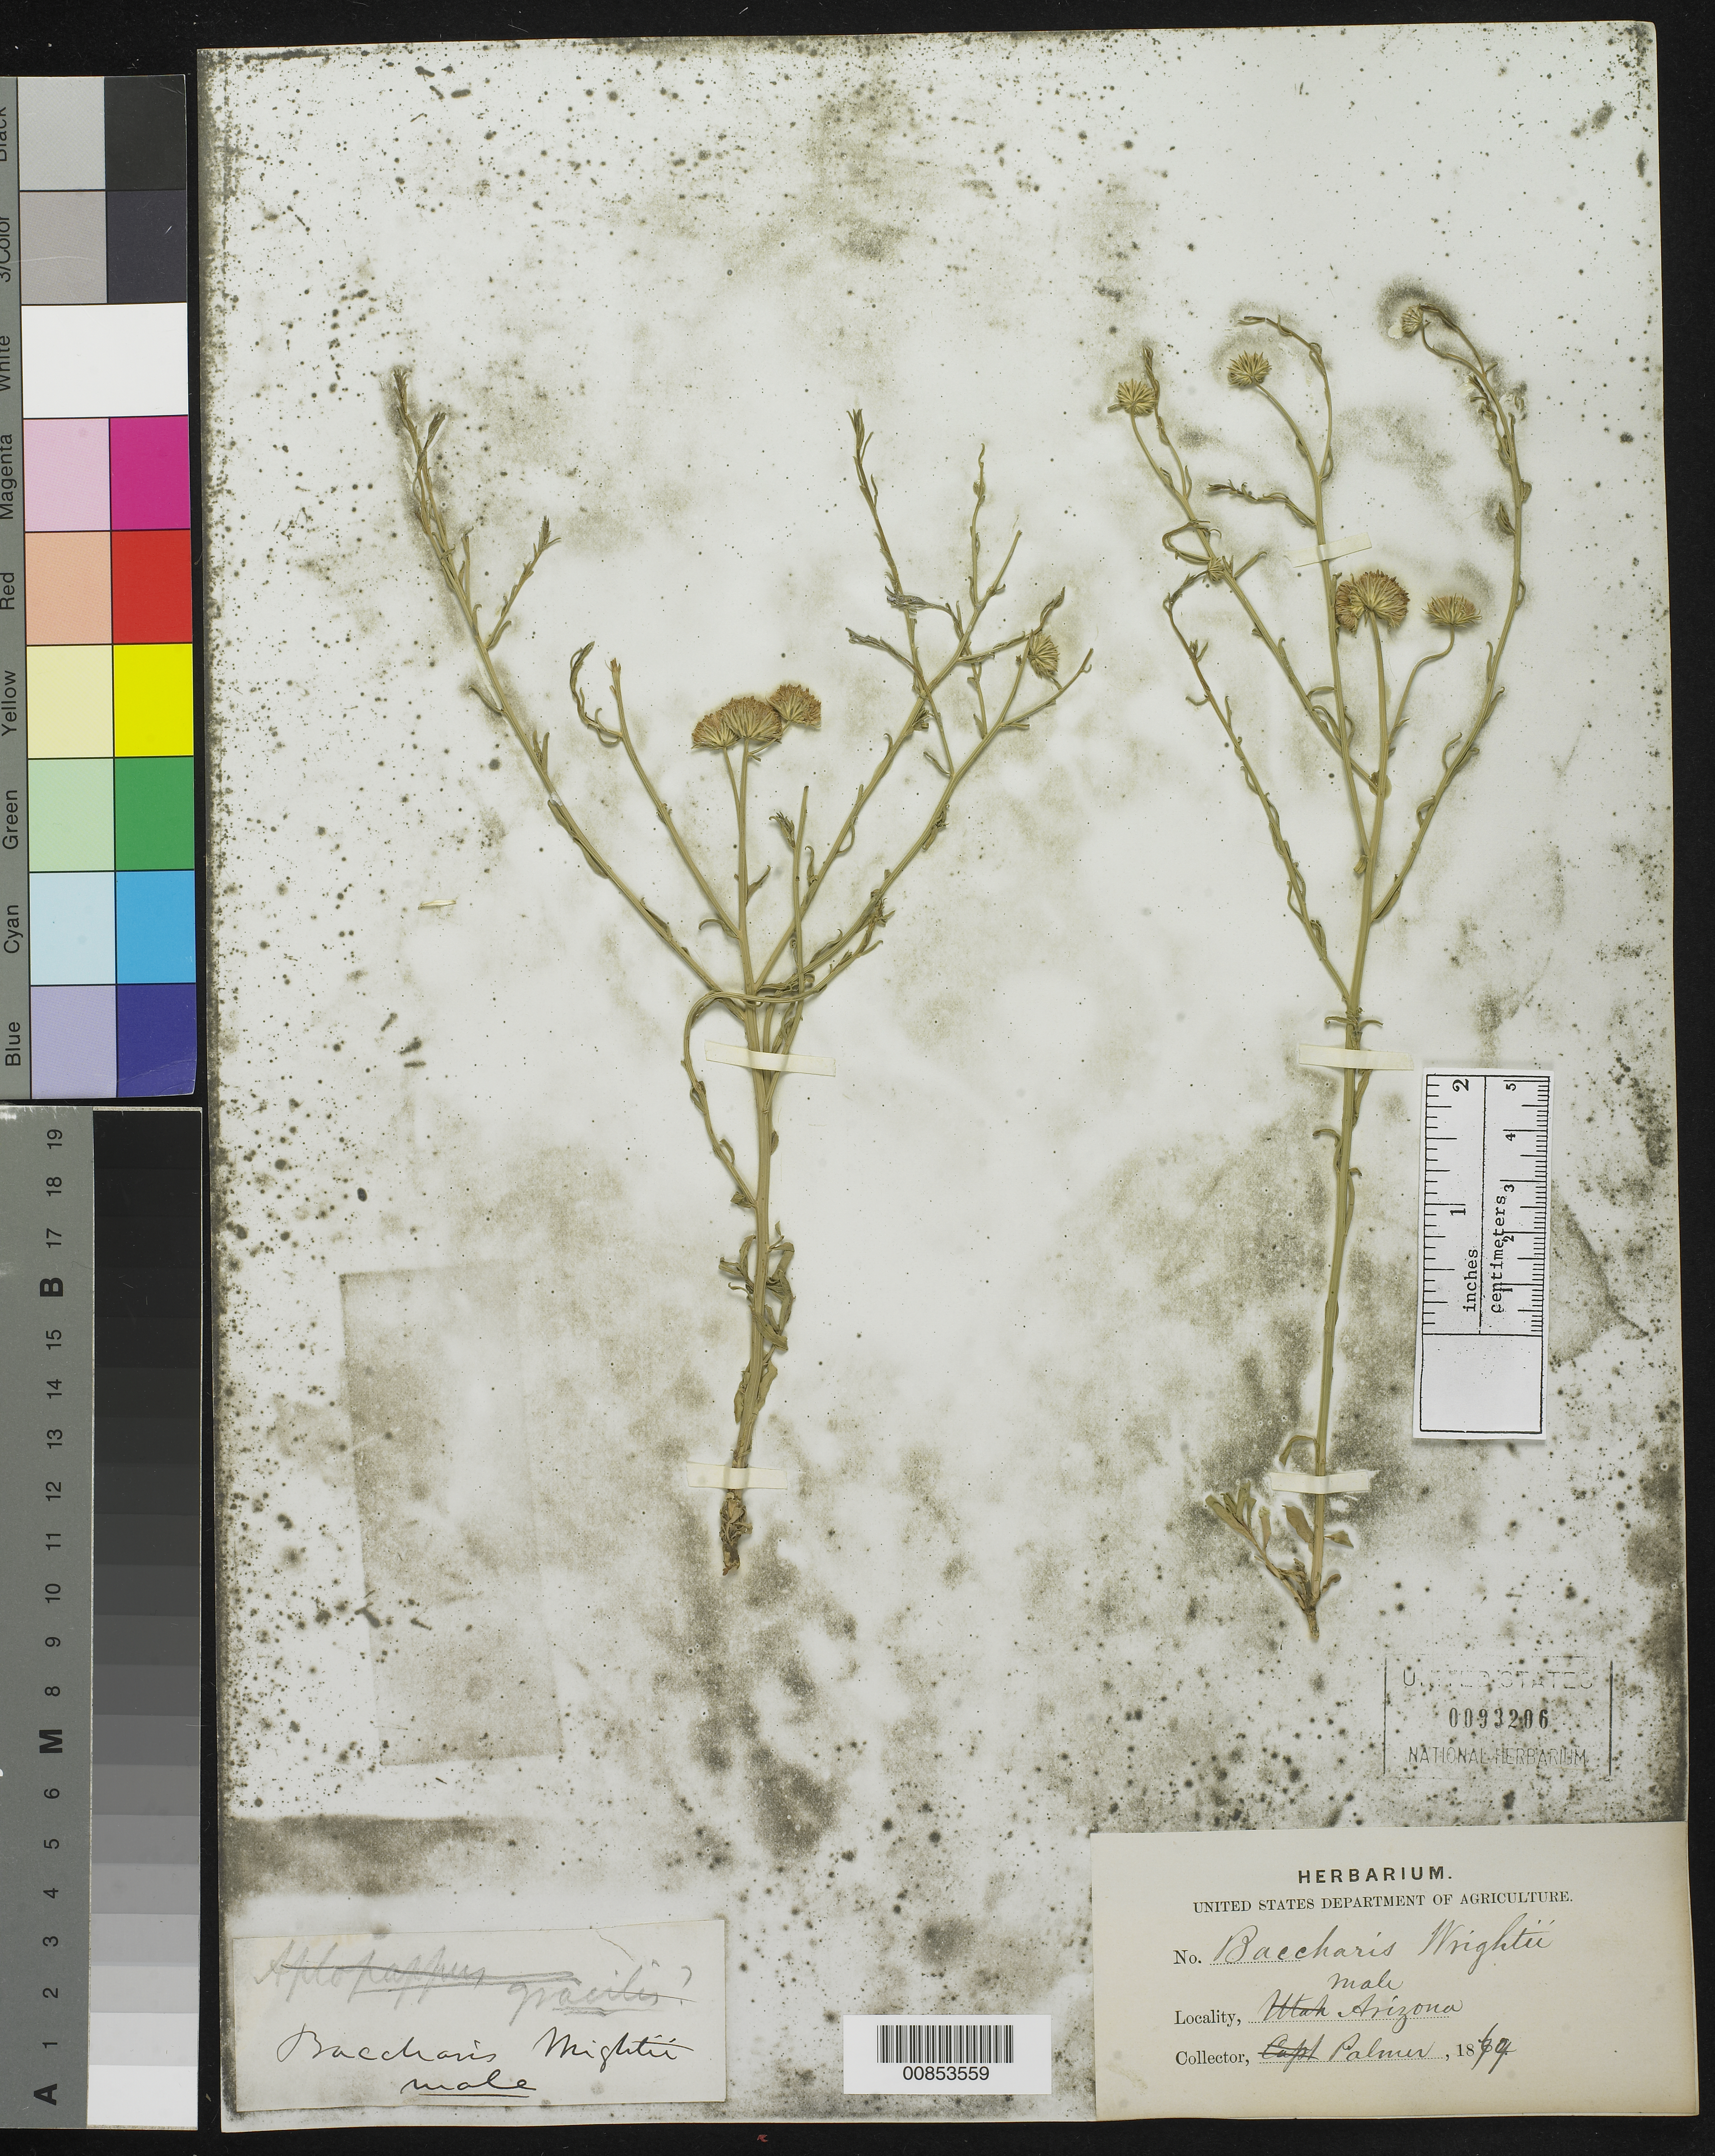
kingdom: Plantae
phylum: Tracheophyta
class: Magnoliopsida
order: Asterales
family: Asteraceae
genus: Baccharis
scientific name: Baccharis wrightii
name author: A. Gray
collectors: E. Palmer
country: United States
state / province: Arizona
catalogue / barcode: US 93206